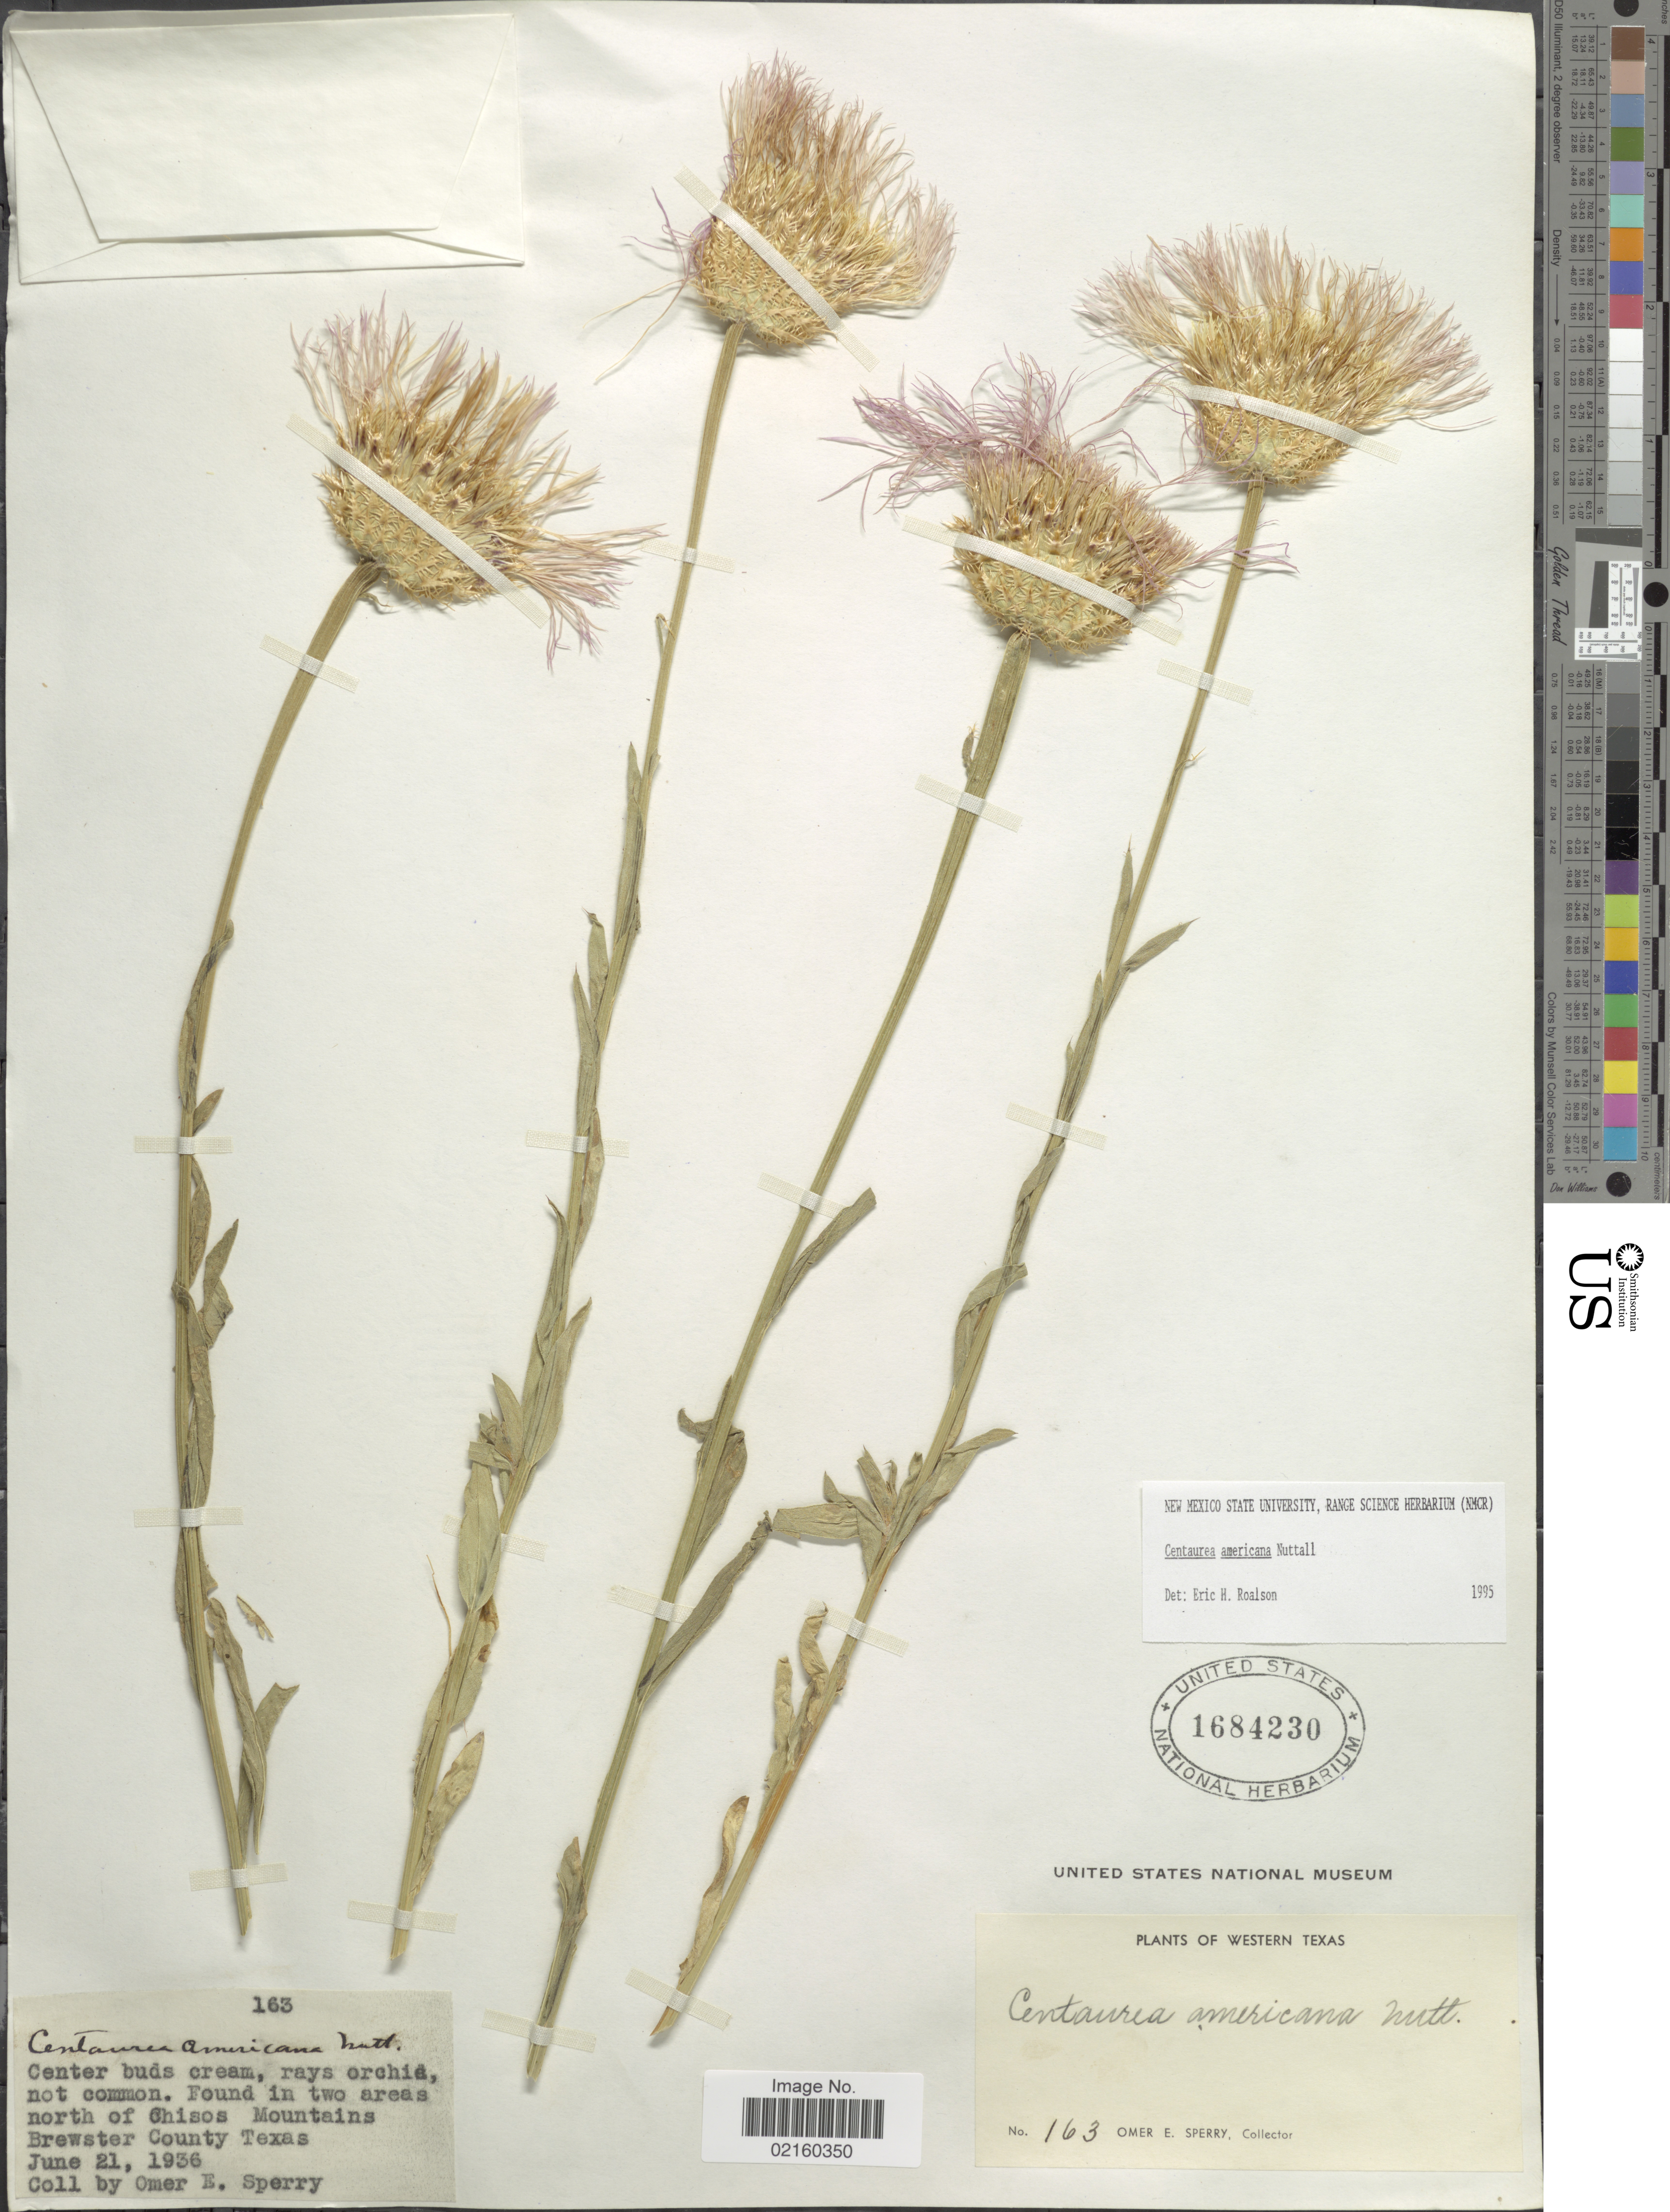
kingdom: Plantae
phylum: Tracheophyta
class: Magnoliopsida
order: Asterales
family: Asteraceae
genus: Plectocephalus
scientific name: Plectocephalus americanus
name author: (Nutt.) D. Don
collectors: O. E. Sperry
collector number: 163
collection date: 1936-06-21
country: United States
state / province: Texas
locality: Western Texas, north of Chisos Mountains, Brewster County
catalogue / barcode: US 1684230